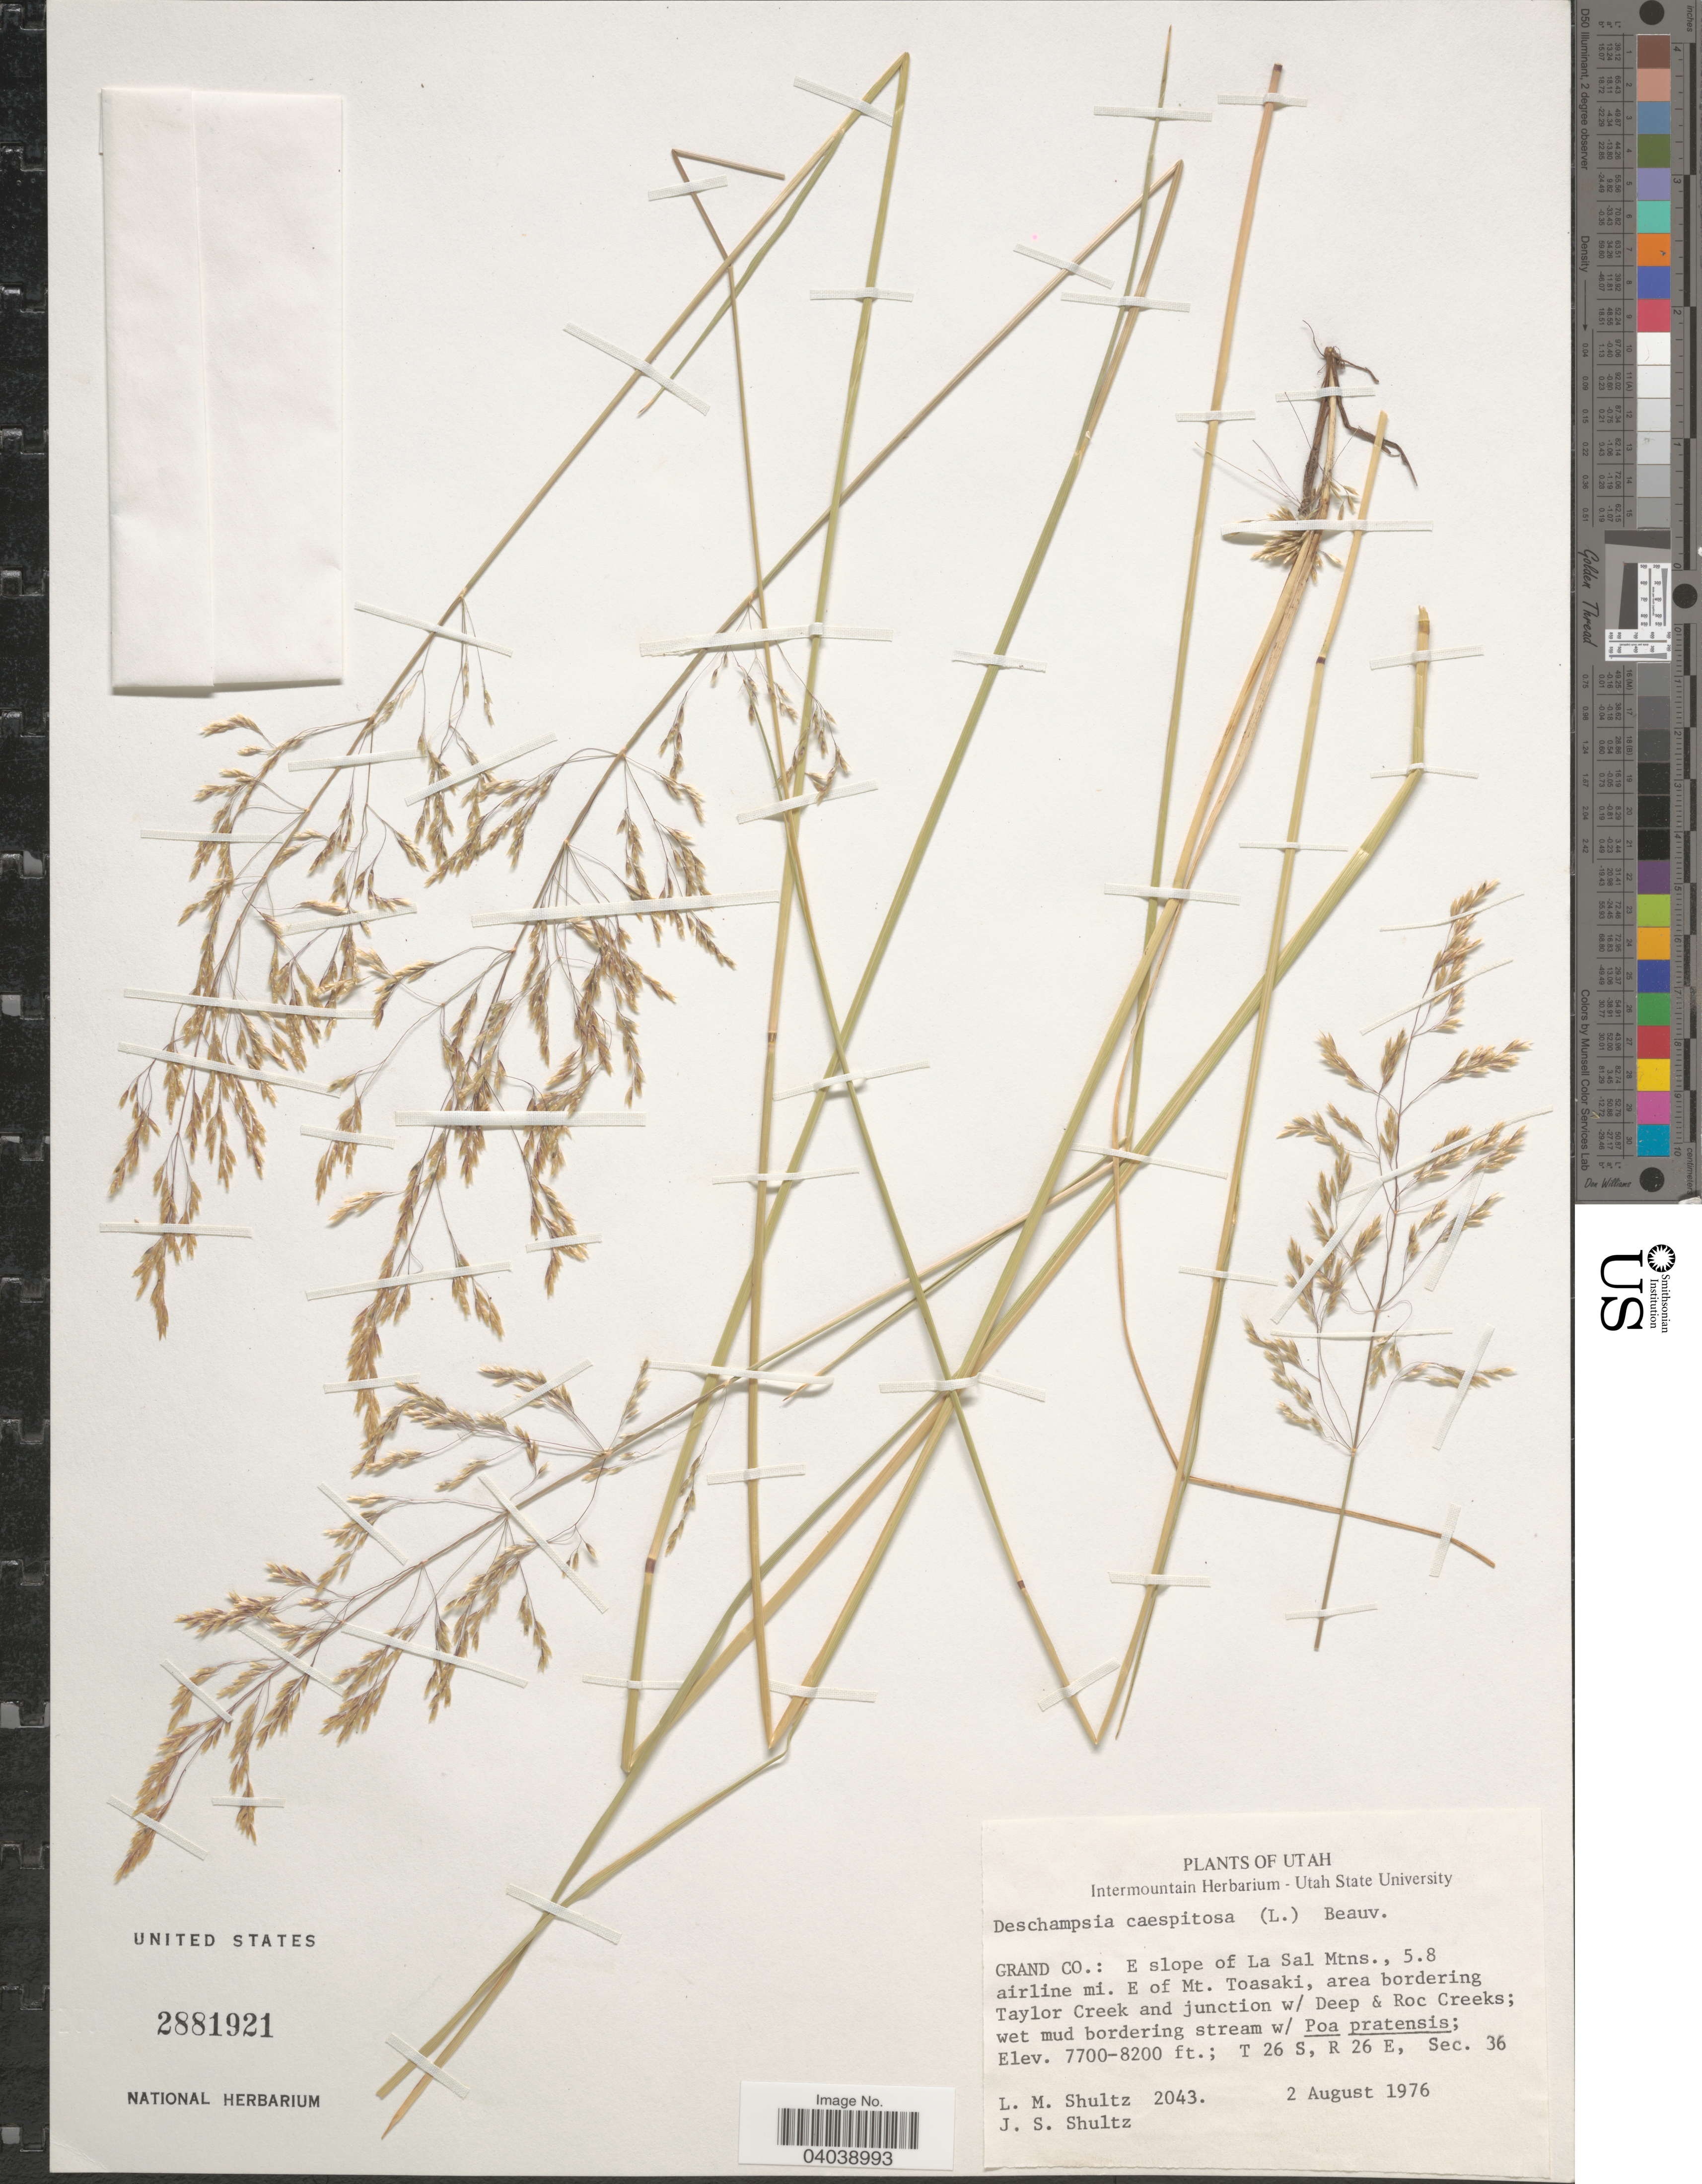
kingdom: Plantae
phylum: Tracheophyta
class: Liliopsida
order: Poales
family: Poaceae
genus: Deschampsia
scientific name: Deschampsia cespitosa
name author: (L.) P. Beauv.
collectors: L. Shultz & J. Shultz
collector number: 2043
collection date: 1976-08-02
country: United States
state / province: Utah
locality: Grand Co.: E slope of La Sal Mtns., 5.8 airline mi. E of Mt. Toasaki, area bordering Taylor Creek and junction w/ Deep & Roc Creeks; wet mud bordering stream w/ Poa pratensis; T 26 S, R 26 E, Sec. 36.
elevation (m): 2347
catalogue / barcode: US 2881921